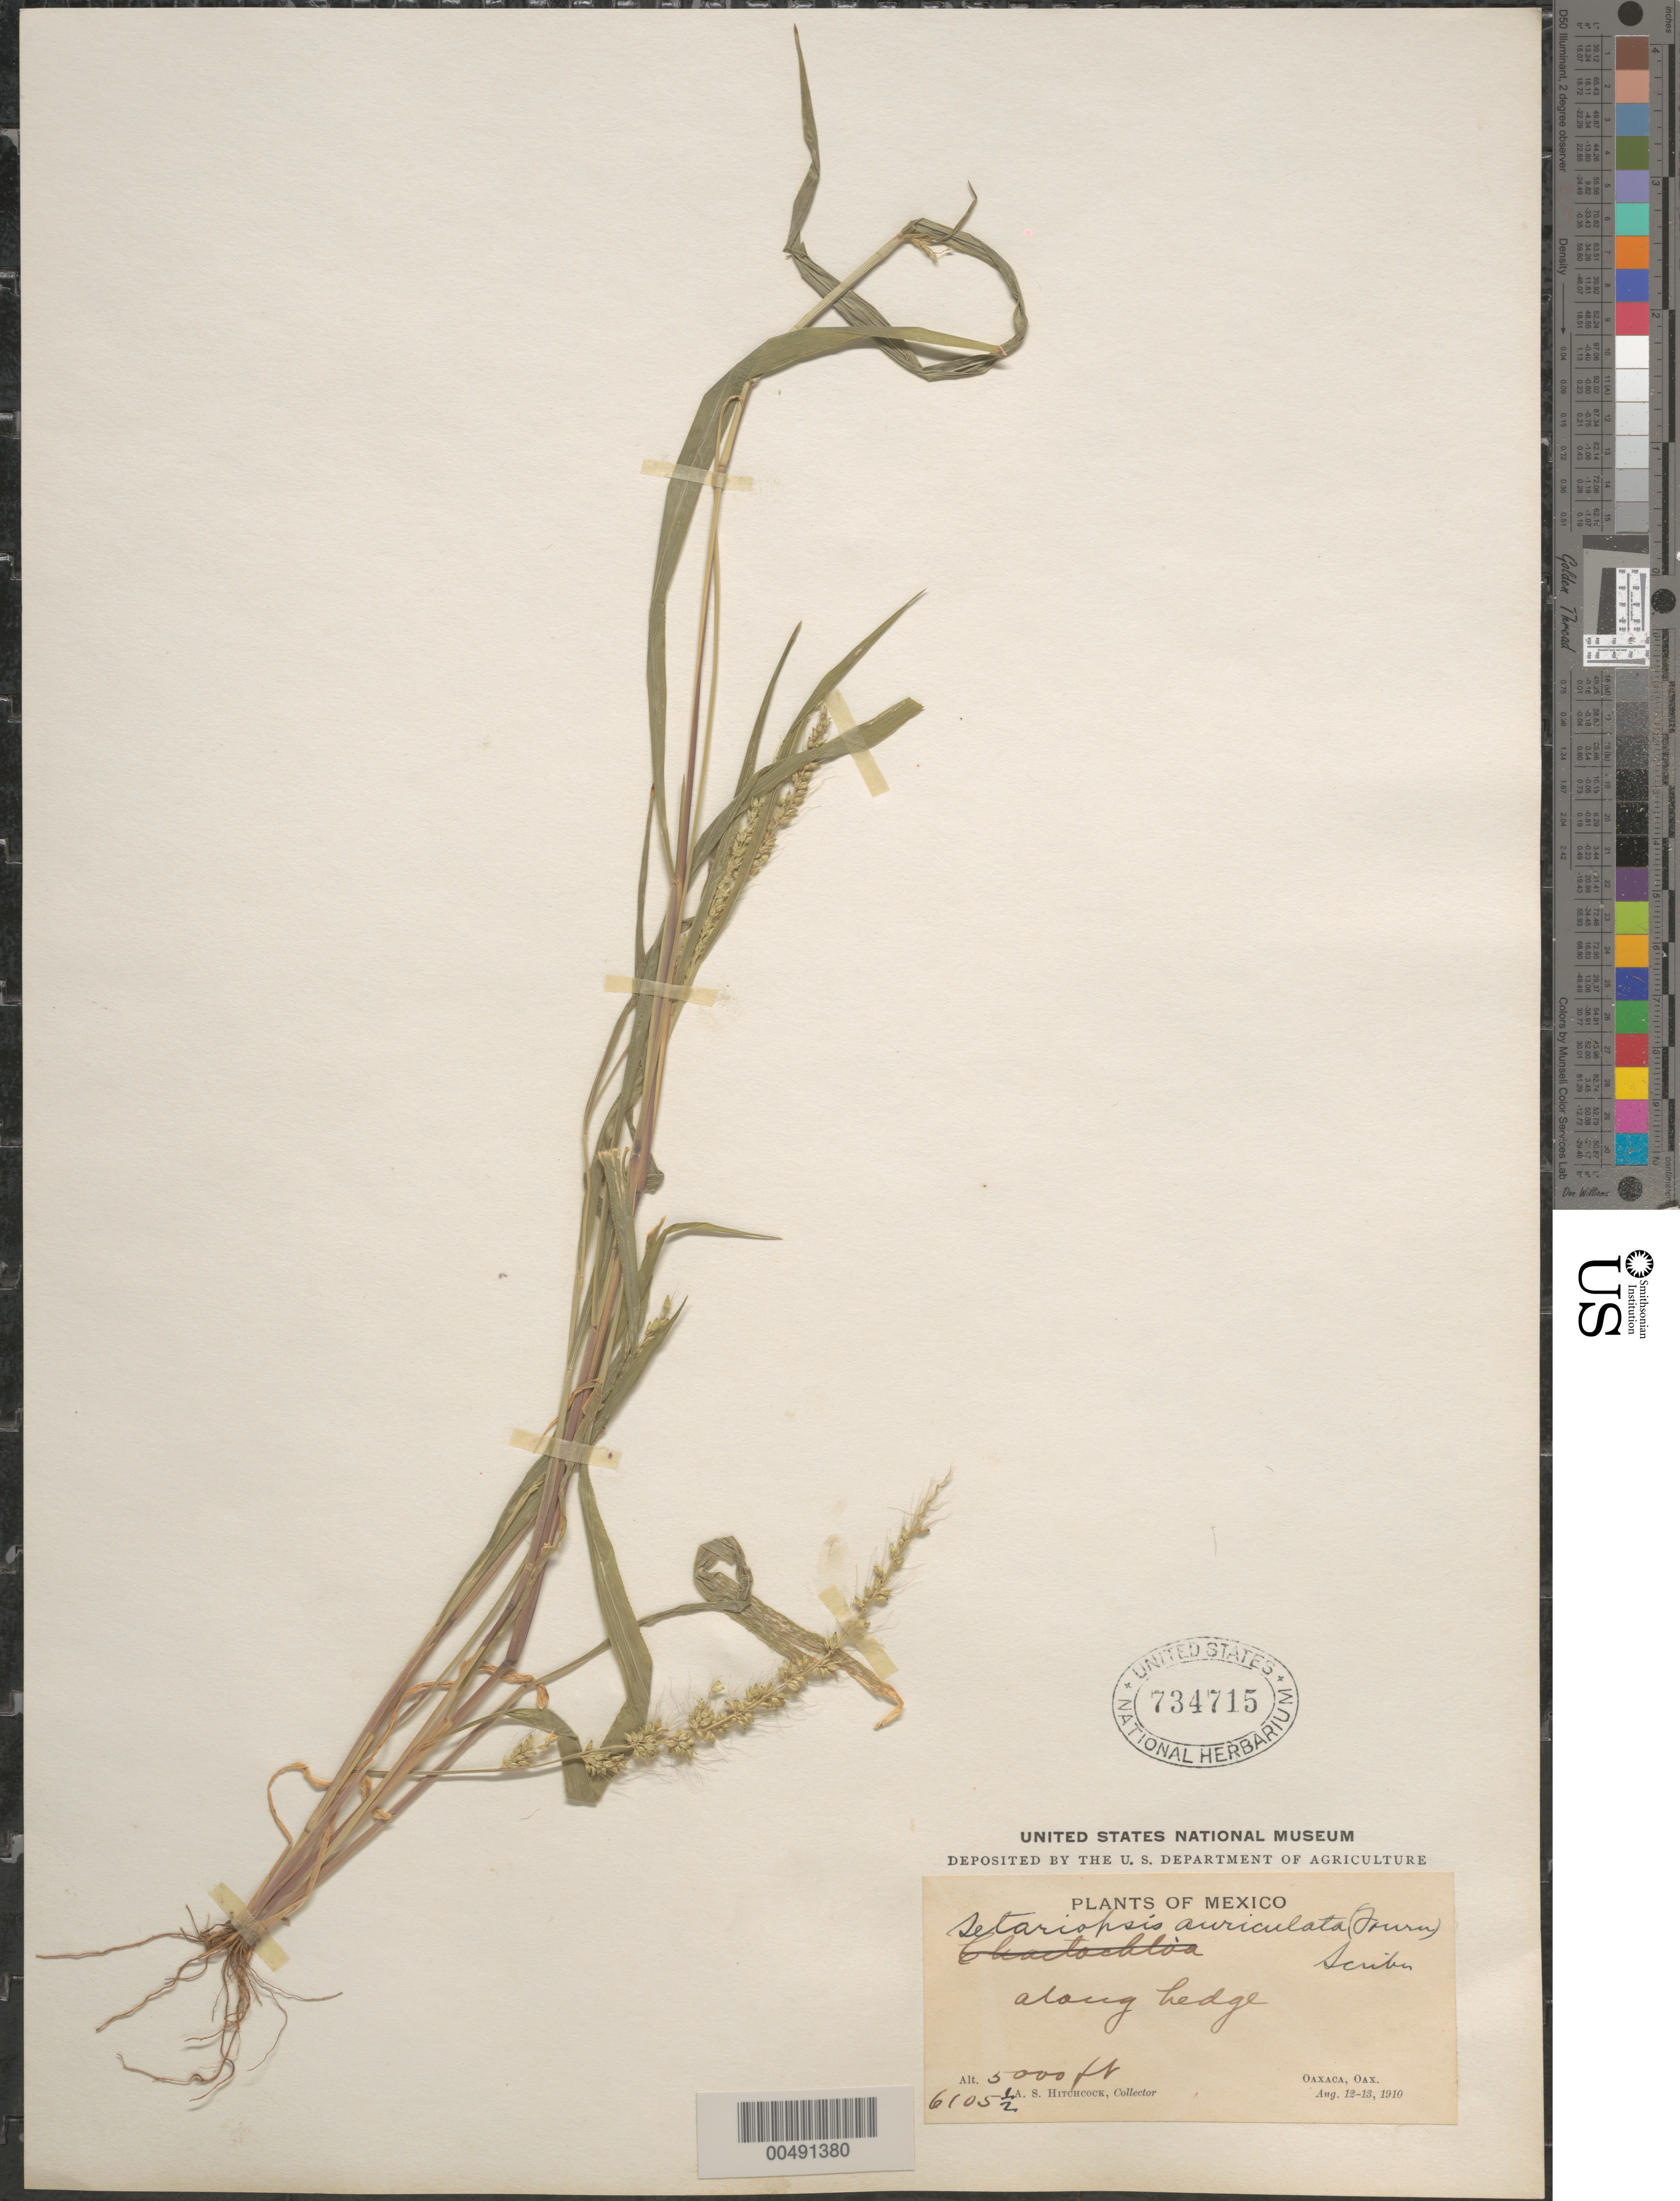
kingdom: Plantae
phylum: Tracheophyta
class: Liliopsida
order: Poales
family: Poaceae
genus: Setariopsis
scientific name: Setariopsis auriculata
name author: (E. Fourn.) Scribn.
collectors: A. S. Hitchcock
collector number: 6105.2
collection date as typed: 12 Aug 1910 to 13 Aug 1910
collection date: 1910-08-12/1910-08-13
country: Mexico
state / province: Oaxaca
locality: Oaxaca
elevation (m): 1524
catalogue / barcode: US 734715